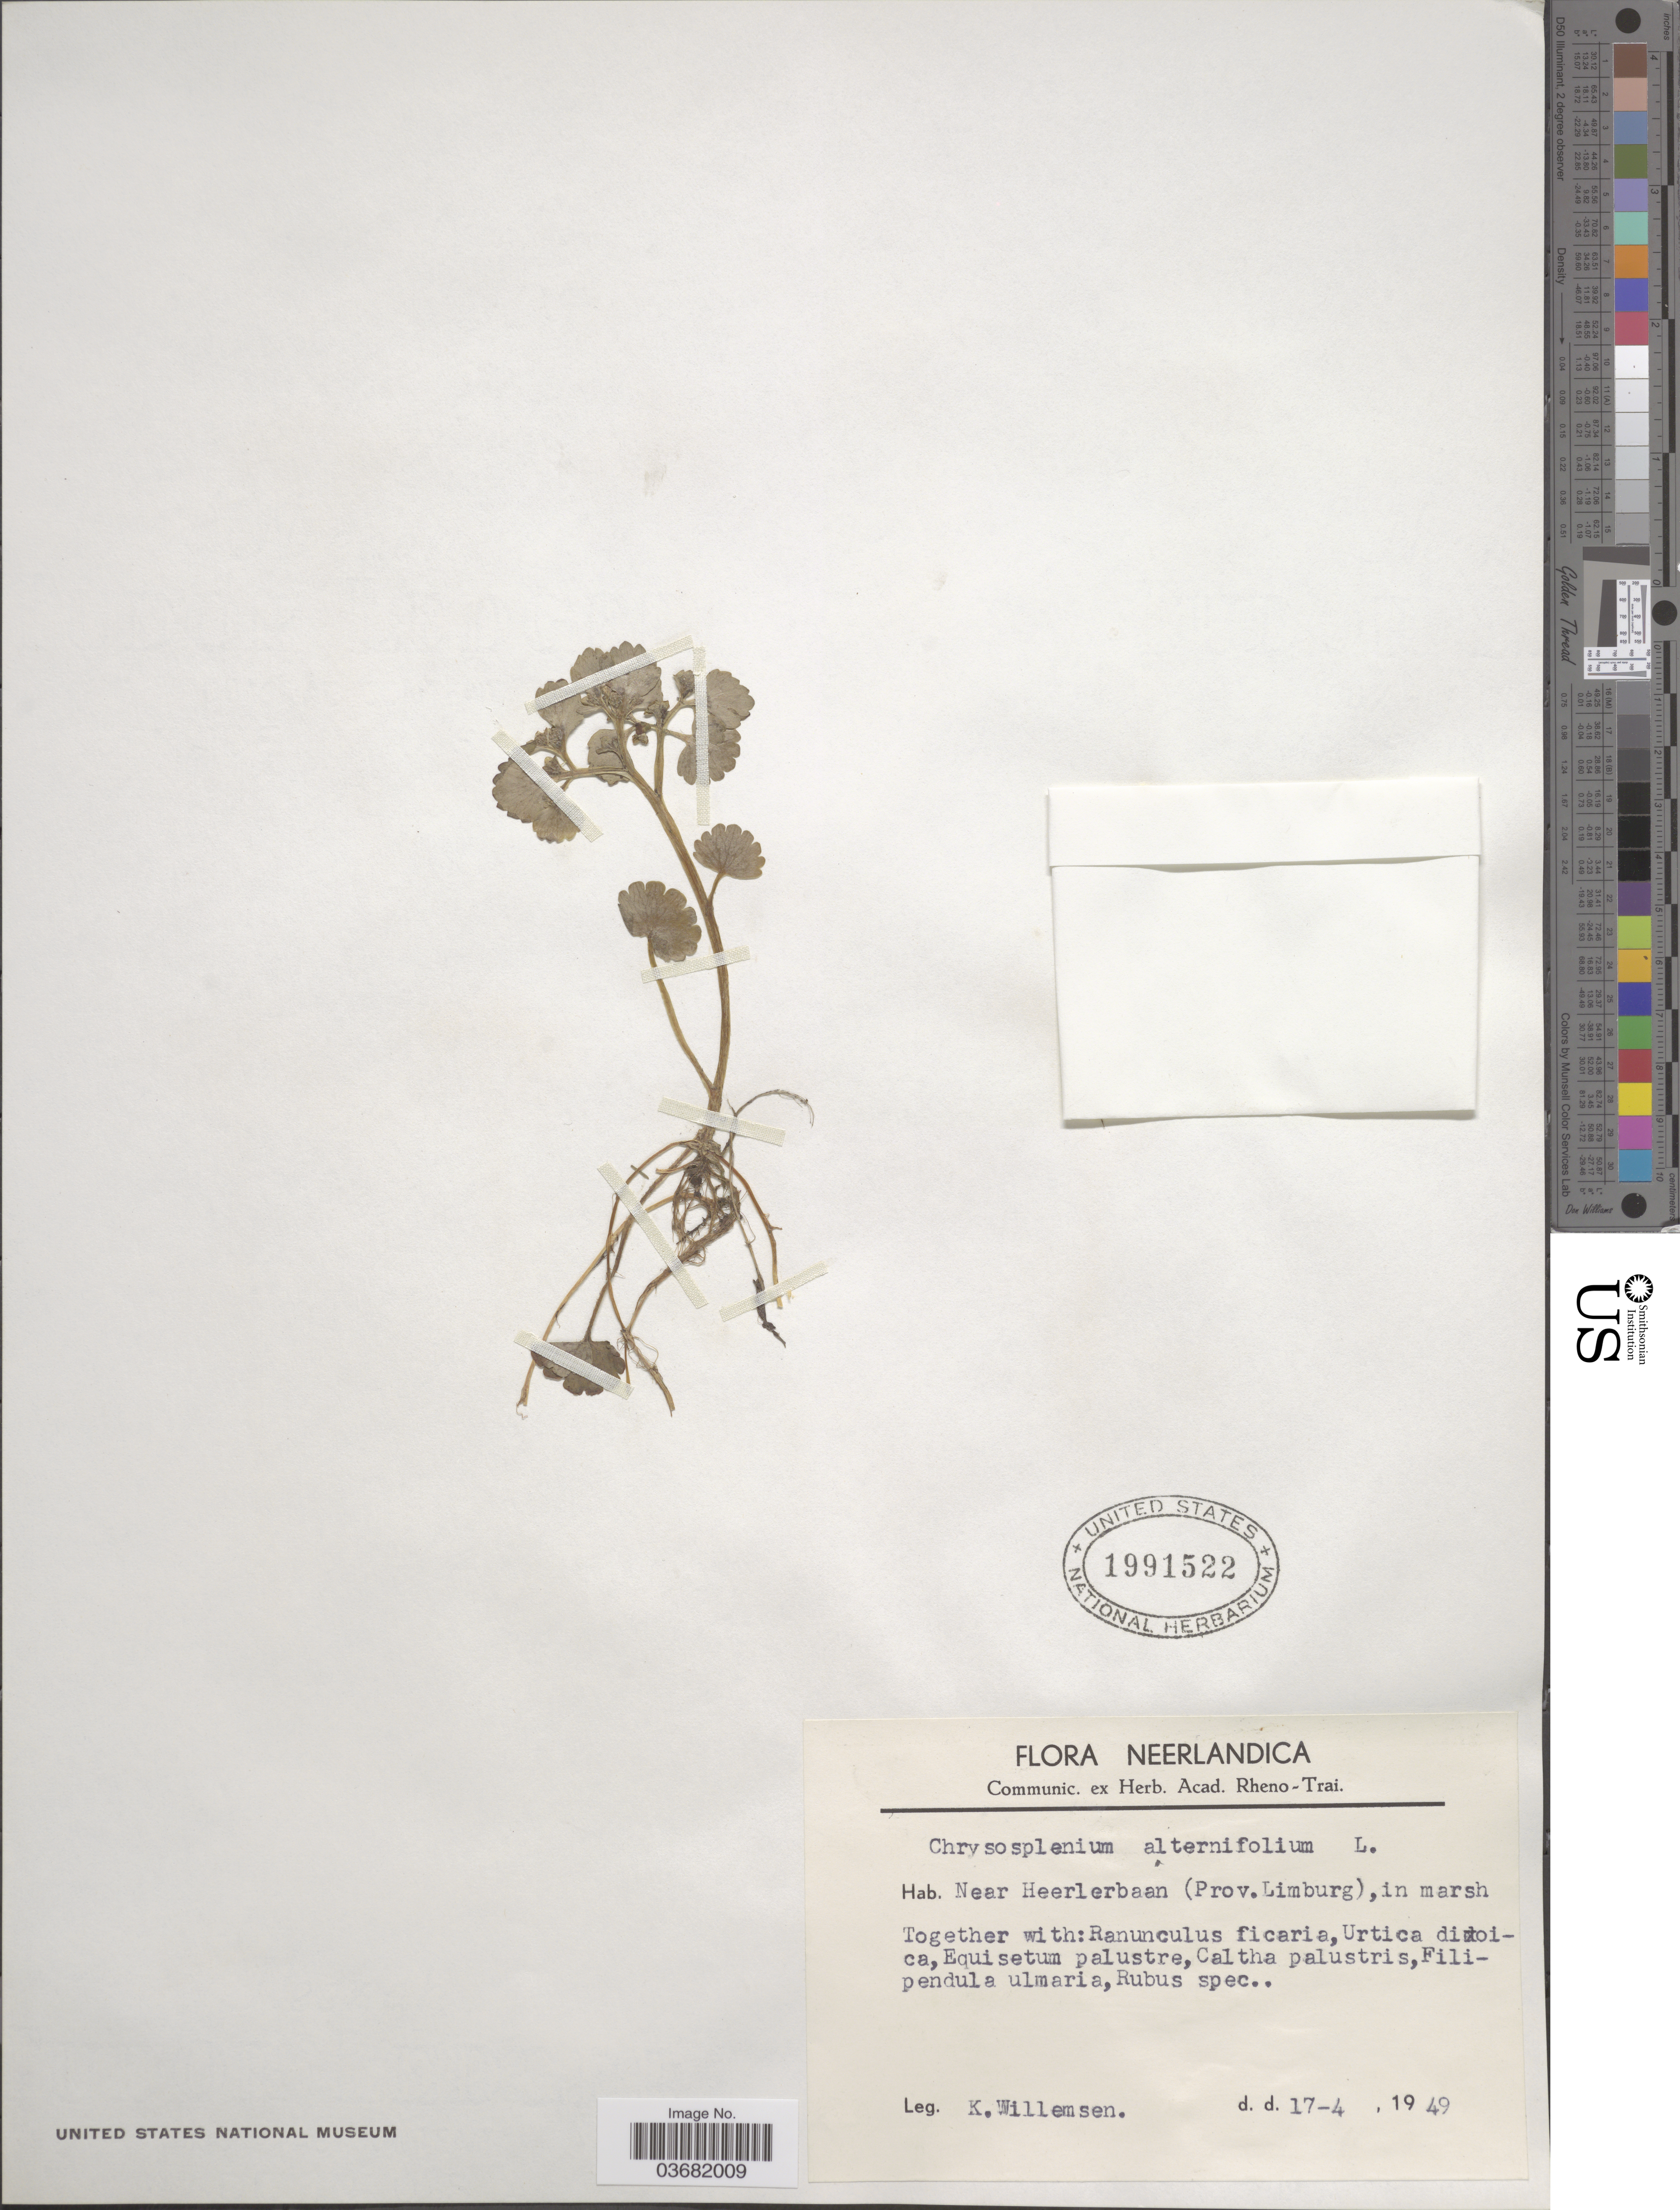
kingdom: Plantae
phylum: Tracheophyta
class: Magnoliopsida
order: Saxifragales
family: Saxifragaceae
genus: Chrysosplenium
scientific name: Chrysosplenium alternifolium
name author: L.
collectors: K. Willemsen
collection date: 1949-04-17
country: Netherlands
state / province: Limburg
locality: Neerlandica. Near Heerlerbaan.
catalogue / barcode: US 1991522